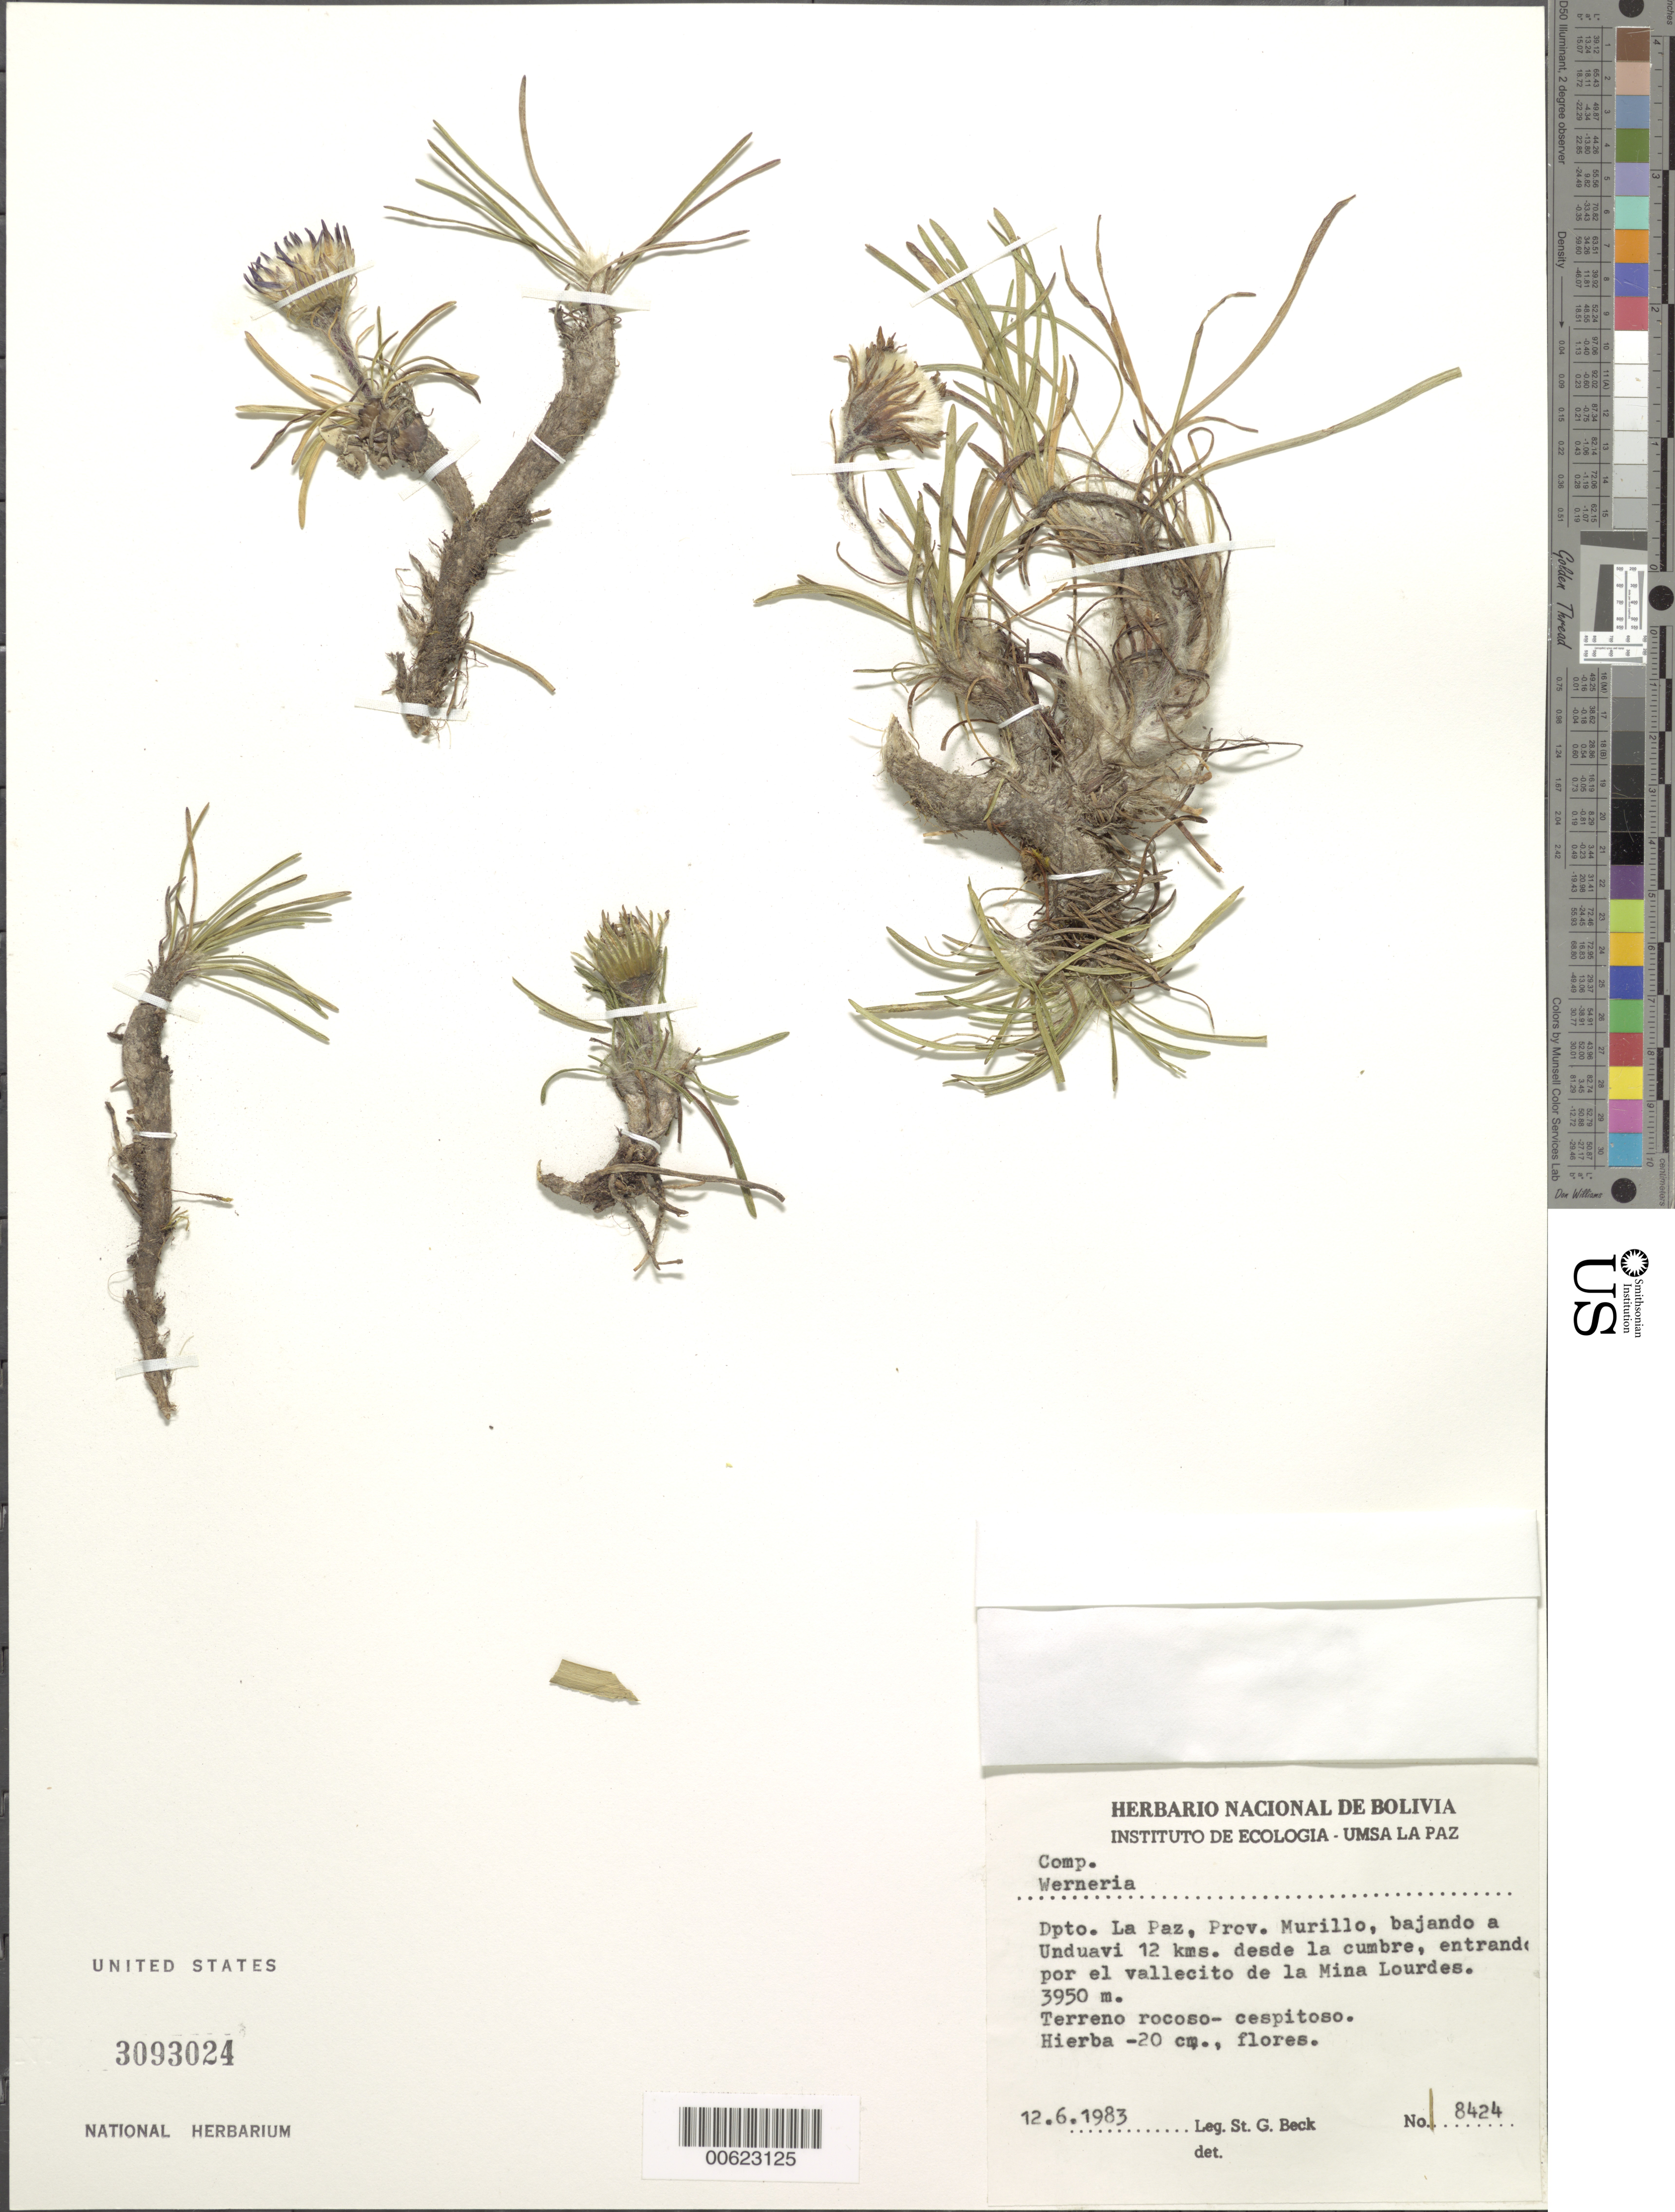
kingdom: Plantae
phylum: Tracheophyta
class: Magnoliopsida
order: Asterales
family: Asteraceae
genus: Werneria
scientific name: Werneria villosa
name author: A. Gray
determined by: Funk, Vicki A., (BOT), Smithsonian Institution - National Museum of Natural History (UNITED STATES)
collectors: X. Menhofer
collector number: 8424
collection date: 1983-06-12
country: Bolivia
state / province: La Paz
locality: Prov. Murillo, bajando a Unduavi 12 kms desde la cumbre, entrrado por el vallecito de la mina Lourdes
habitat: Terreno rocoso-cespitoso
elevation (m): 3950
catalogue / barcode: US 3093024